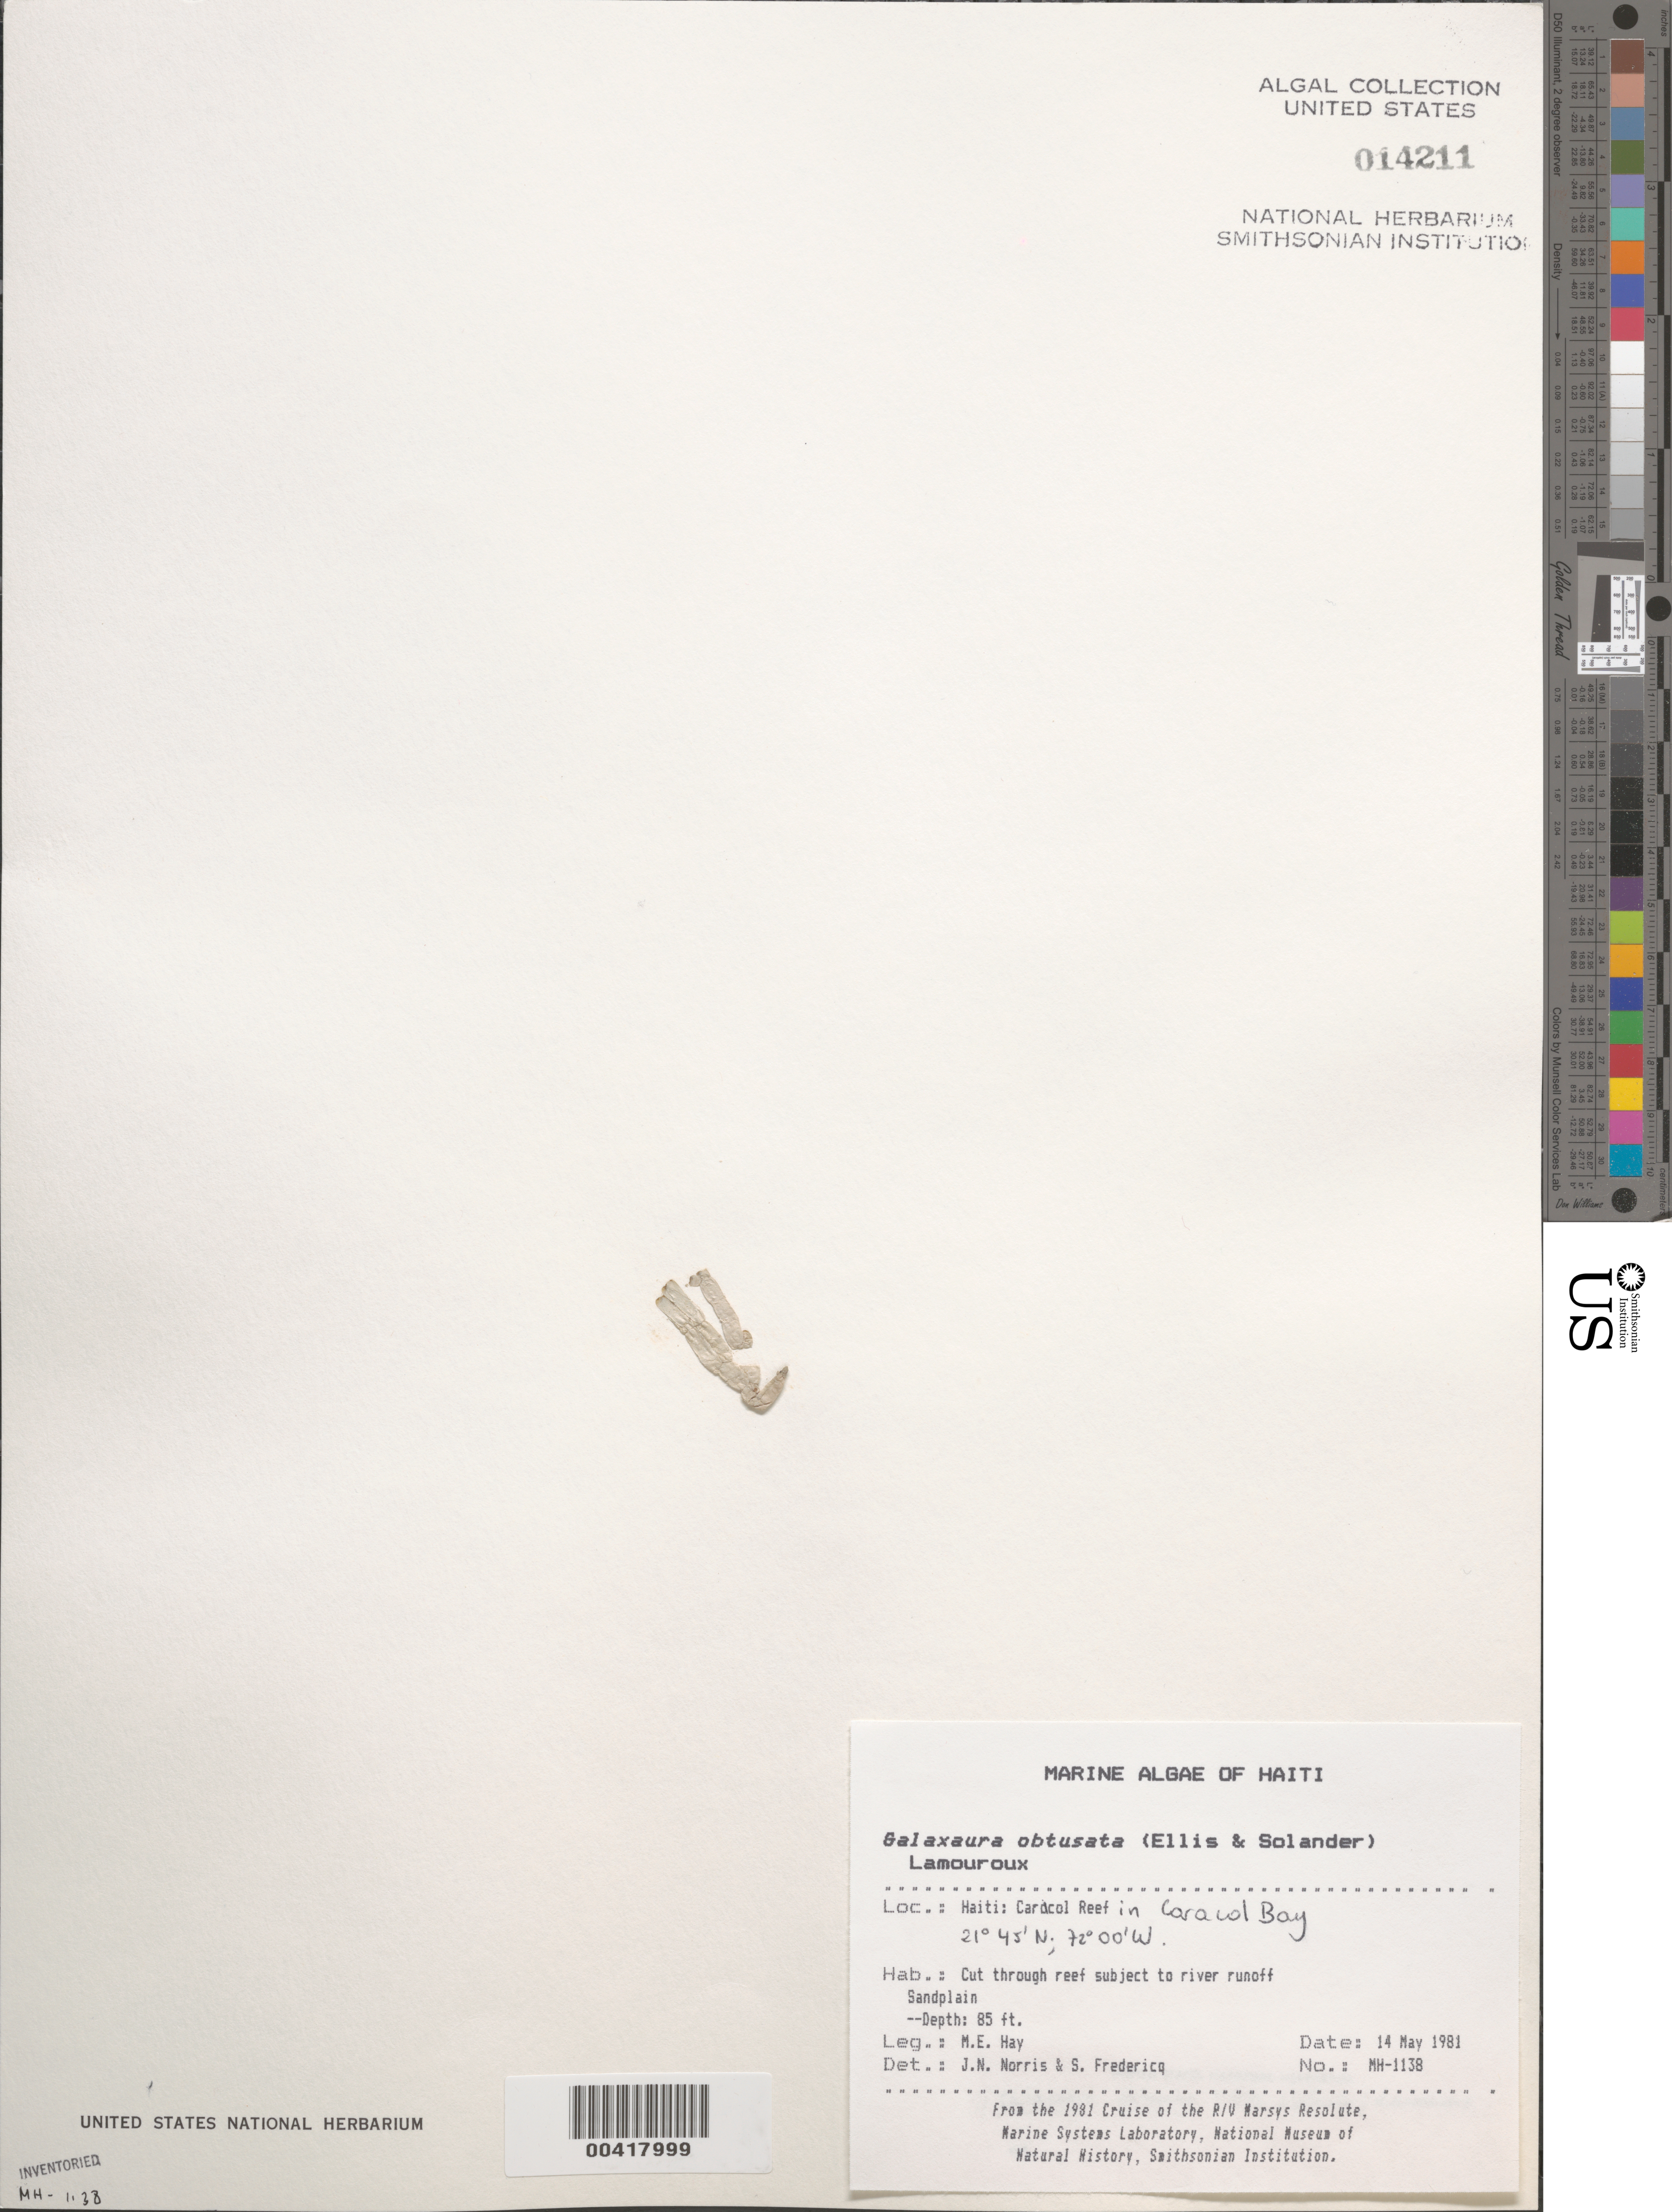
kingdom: Plantae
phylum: Rhodophyta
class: Florideophyceae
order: Nemaliales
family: Galaxauraceae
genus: Galaxaura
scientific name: Galaxaura obtusata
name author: (Ellis & Sol.) J.V.Lamouroux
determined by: Norris, J. N.; Fredericq, S.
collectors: M. E. Hay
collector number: MEH-1138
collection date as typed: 14 May 1981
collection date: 1981-05-14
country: Haiti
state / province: Nord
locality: Caracol Reef, Caracol Bay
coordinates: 21 45'N, 72 00'W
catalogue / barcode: US 14211